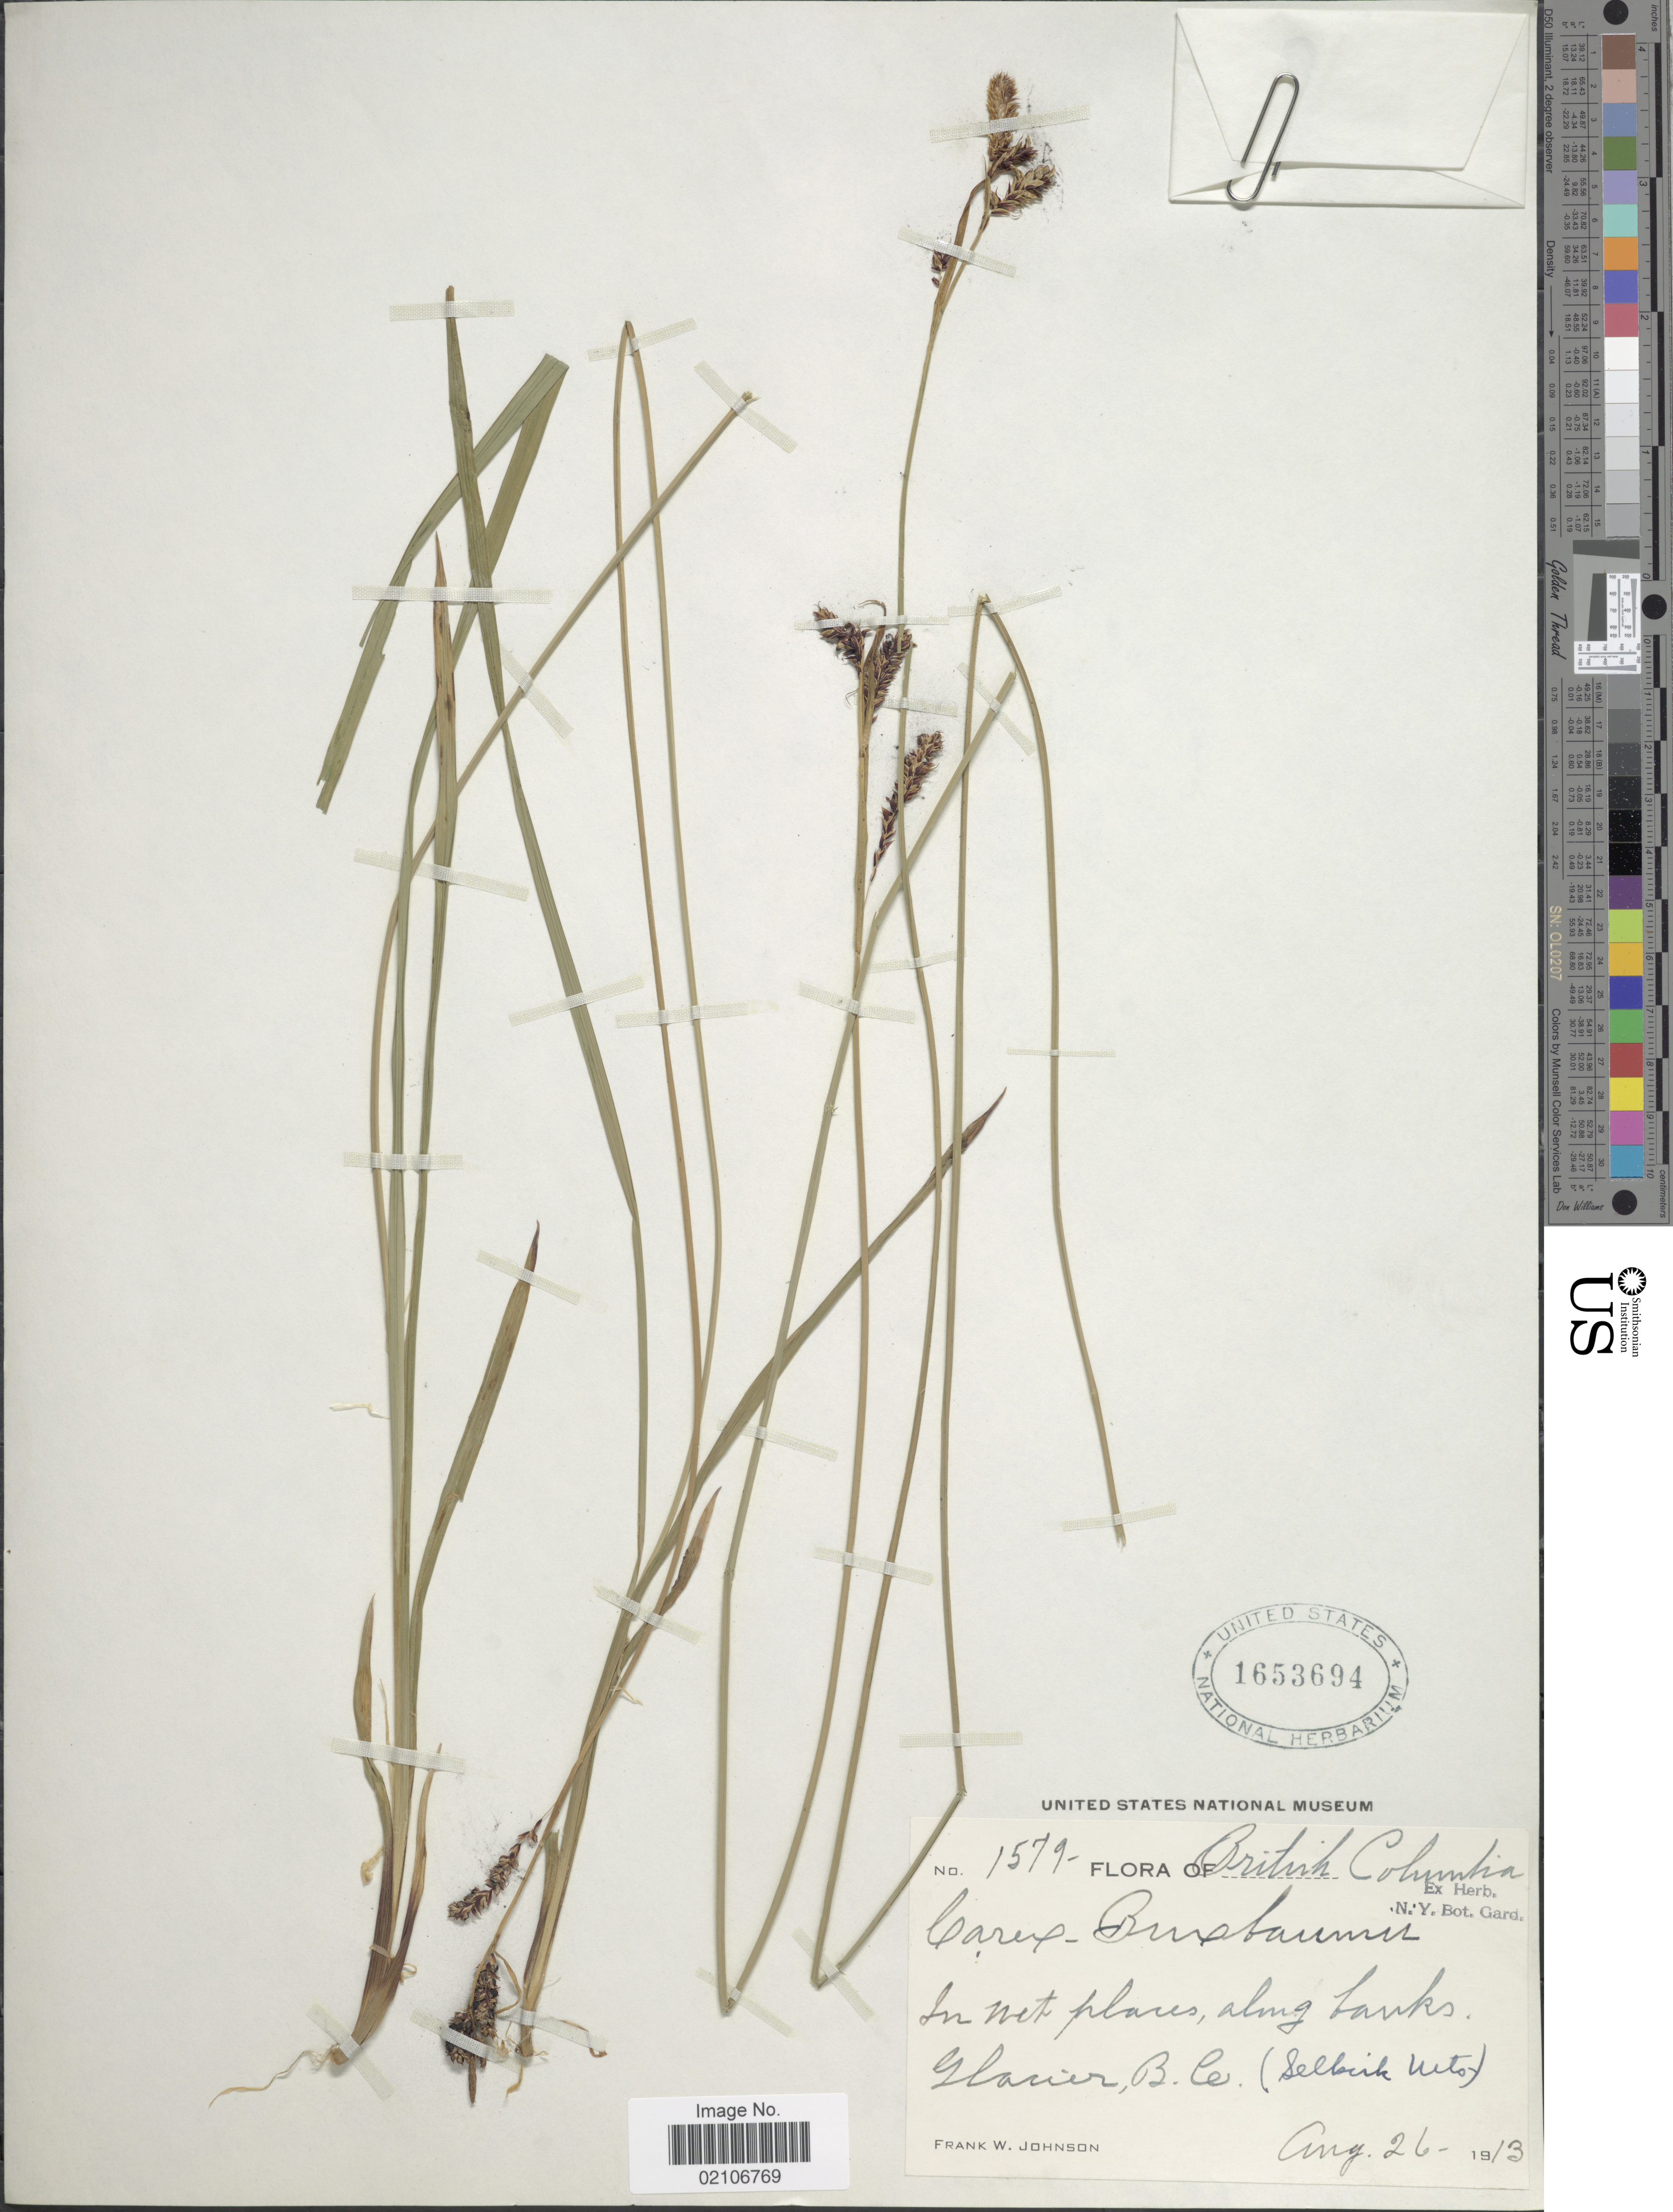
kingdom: Plantae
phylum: Tracheophyta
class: Liliopsida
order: Poales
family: Cyperaceae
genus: Carex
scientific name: Carex buxbaumii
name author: Wahlenb.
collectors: F. W. Johnson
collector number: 1579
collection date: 1913-08-26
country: Canada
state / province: British Columbia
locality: In wet places, along banks, Glacier (Selkirk Mts)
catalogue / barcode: US 1653694